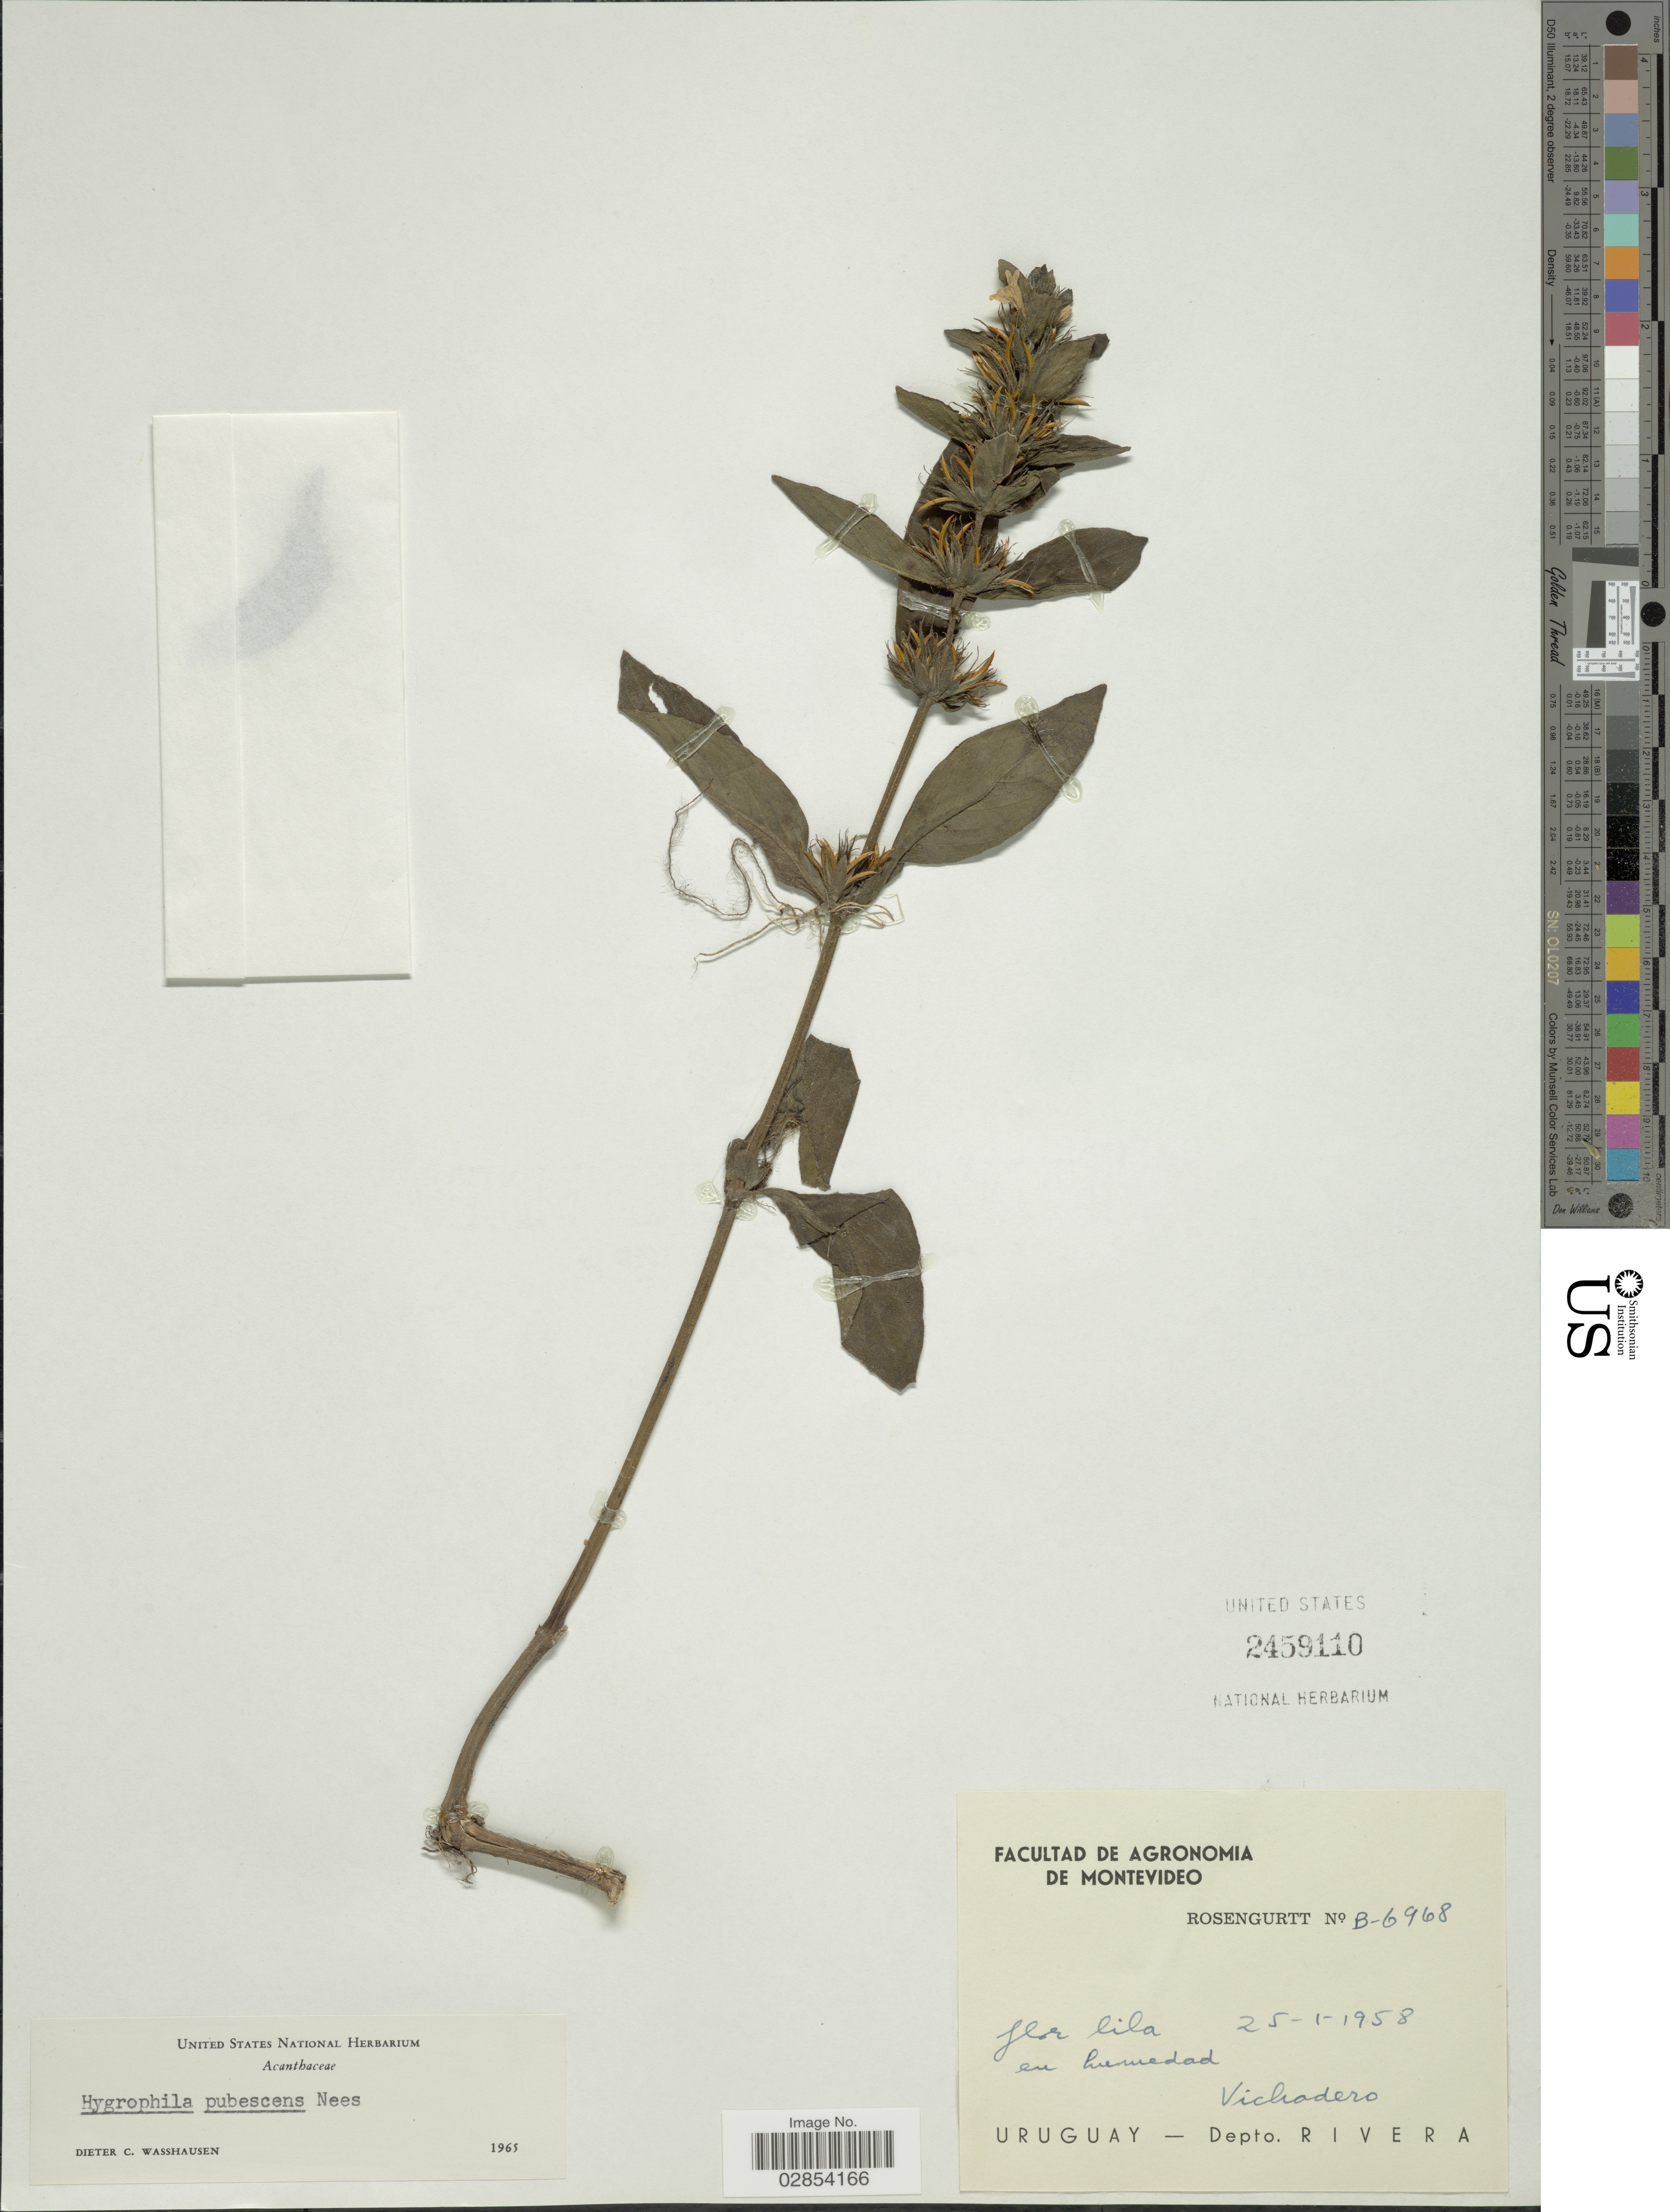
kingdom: Plantae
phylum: Tracheophyta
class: Magnoliopsida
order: Lamiales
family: Acanthaceae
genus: Hygrophila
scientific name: Hygrophila pubescens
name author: Nees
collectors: Rosengurtt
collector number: B-6968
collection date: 1958-01-25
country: Uruguay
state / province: Rivera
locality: Depto. Rivera. Vichadero.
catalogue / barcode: US 2459110